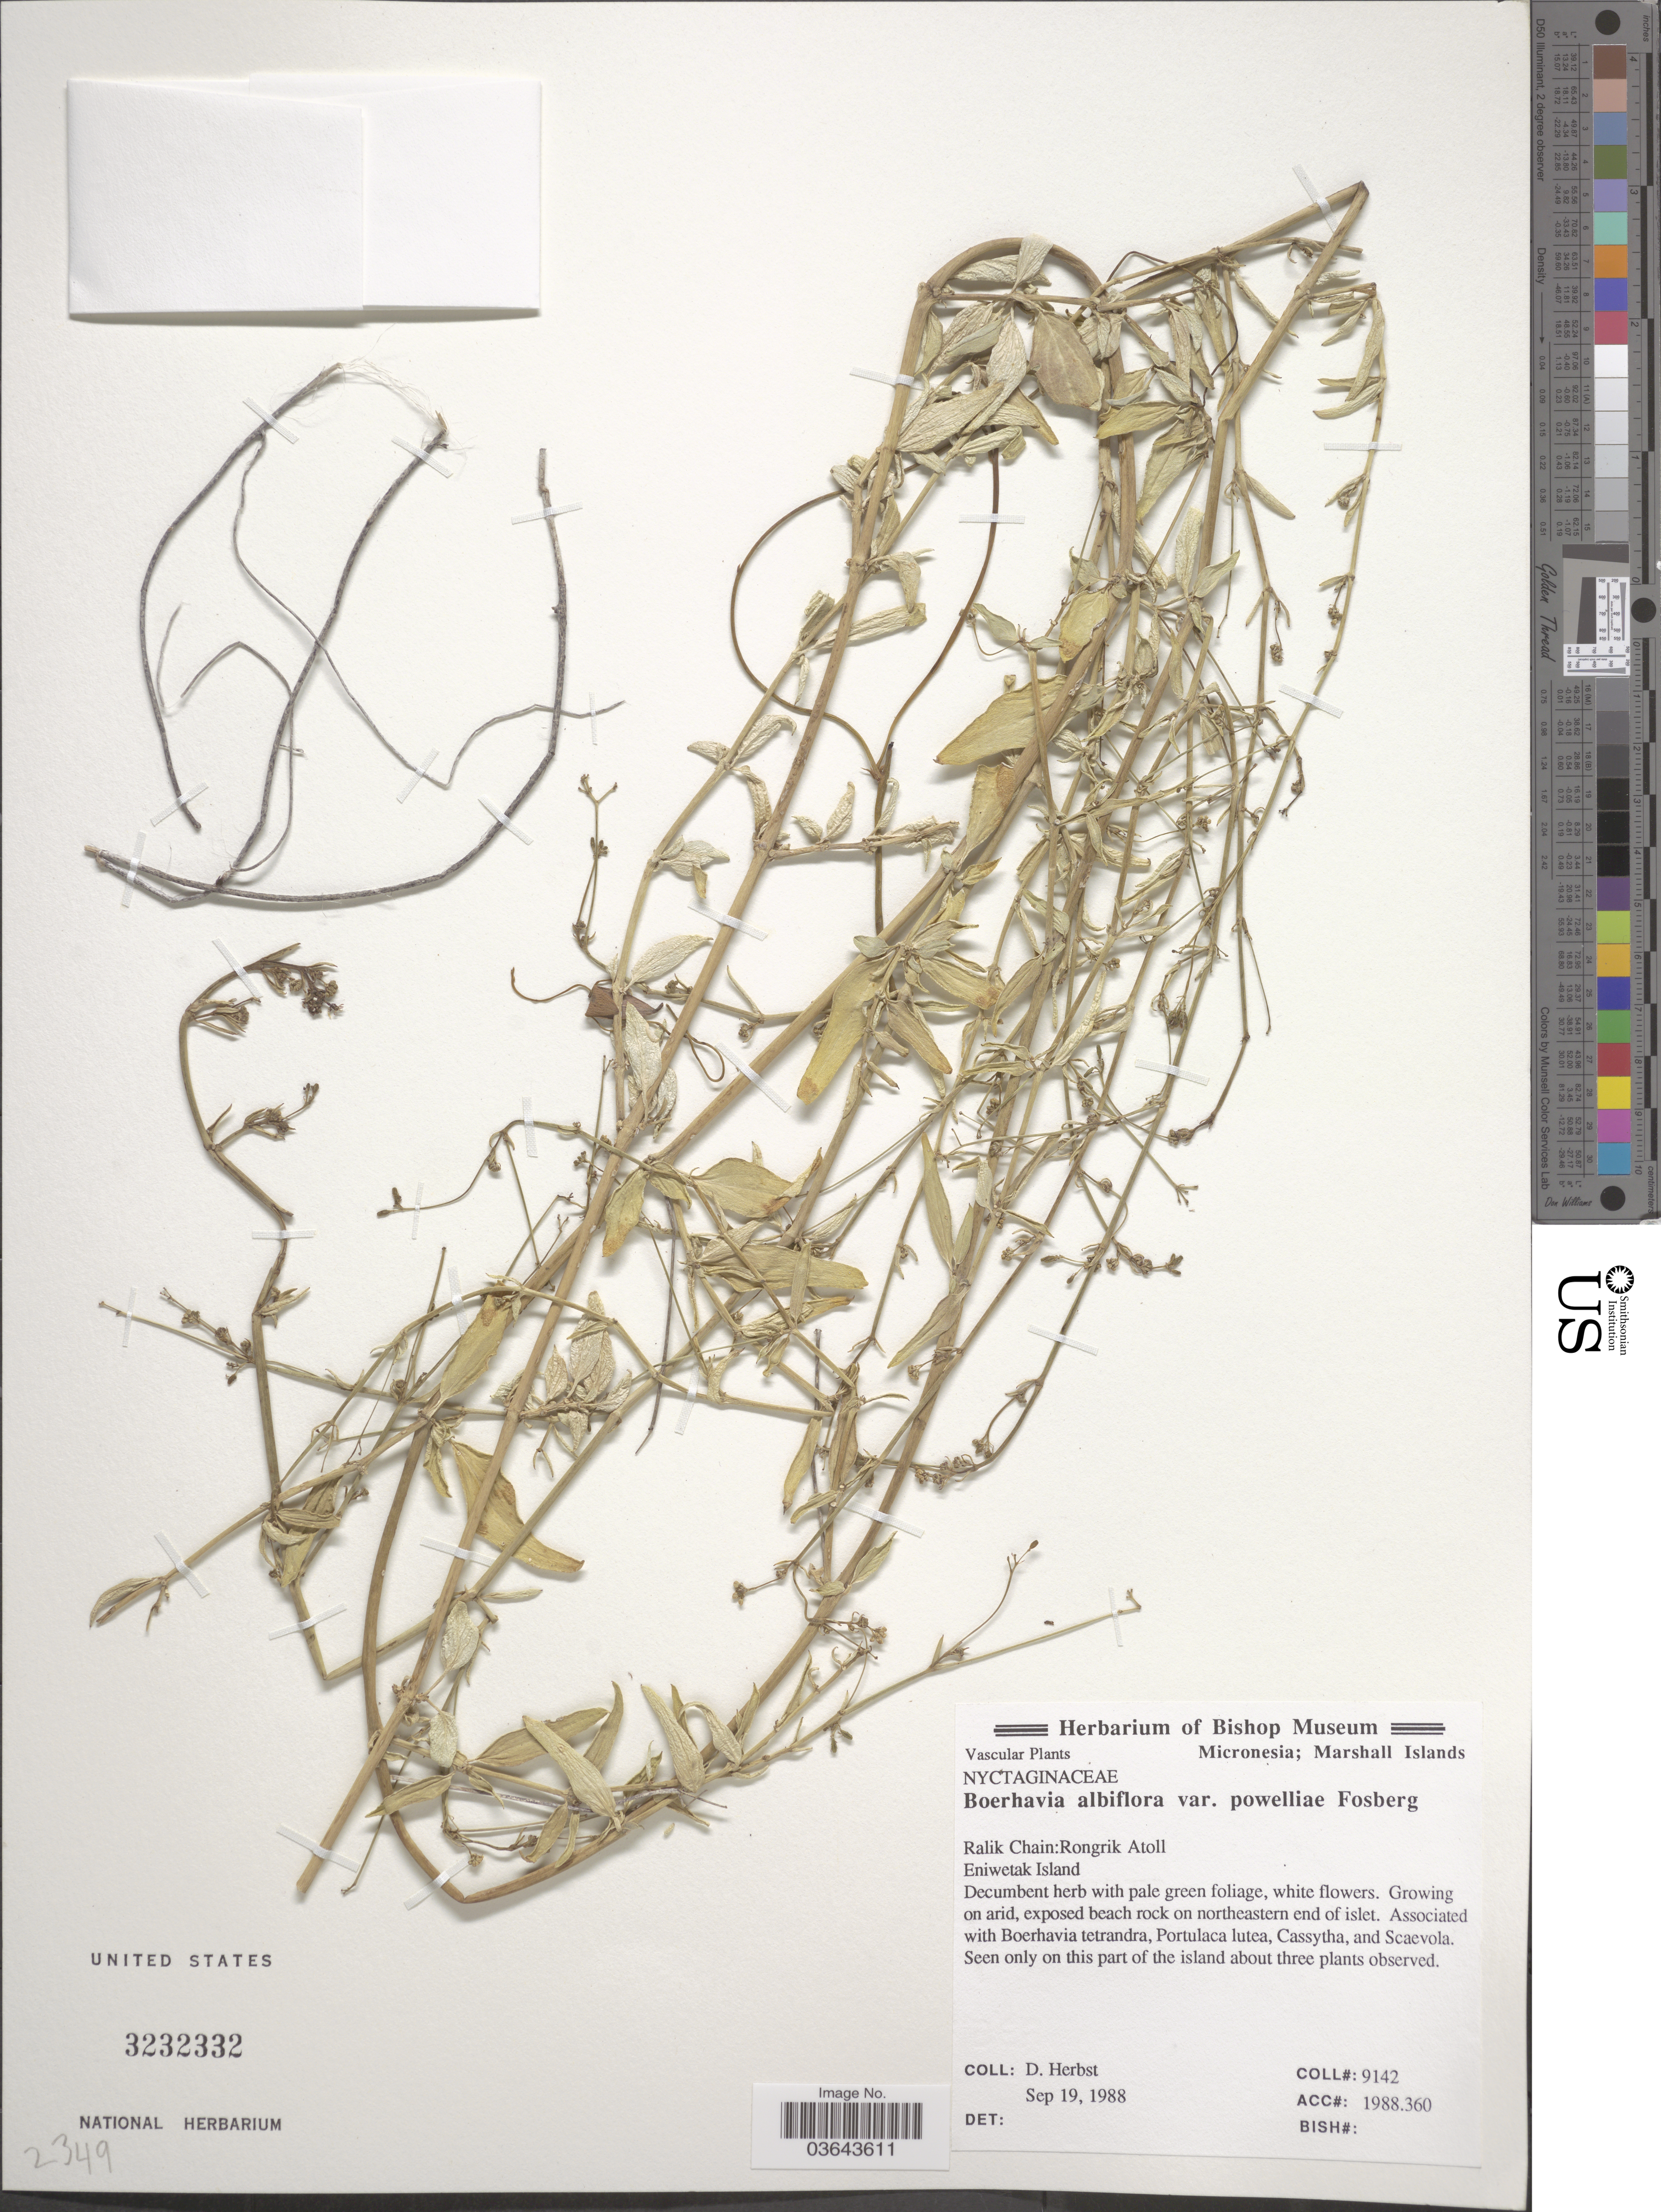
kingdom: Plantae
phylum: Tracheophyta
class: Magnoliopsida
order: Caryophyllales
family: Nyctaginaceae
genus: Boerhavia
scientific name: Boerhavia albiflora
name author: Fosberg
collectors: D. Herbst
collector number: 9142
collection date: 1988-09-19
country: Marshall Islands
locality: Micronesia. Ralik Chain: Rongrik Atoll. Eniwetak Island.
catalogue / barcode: US 3232332